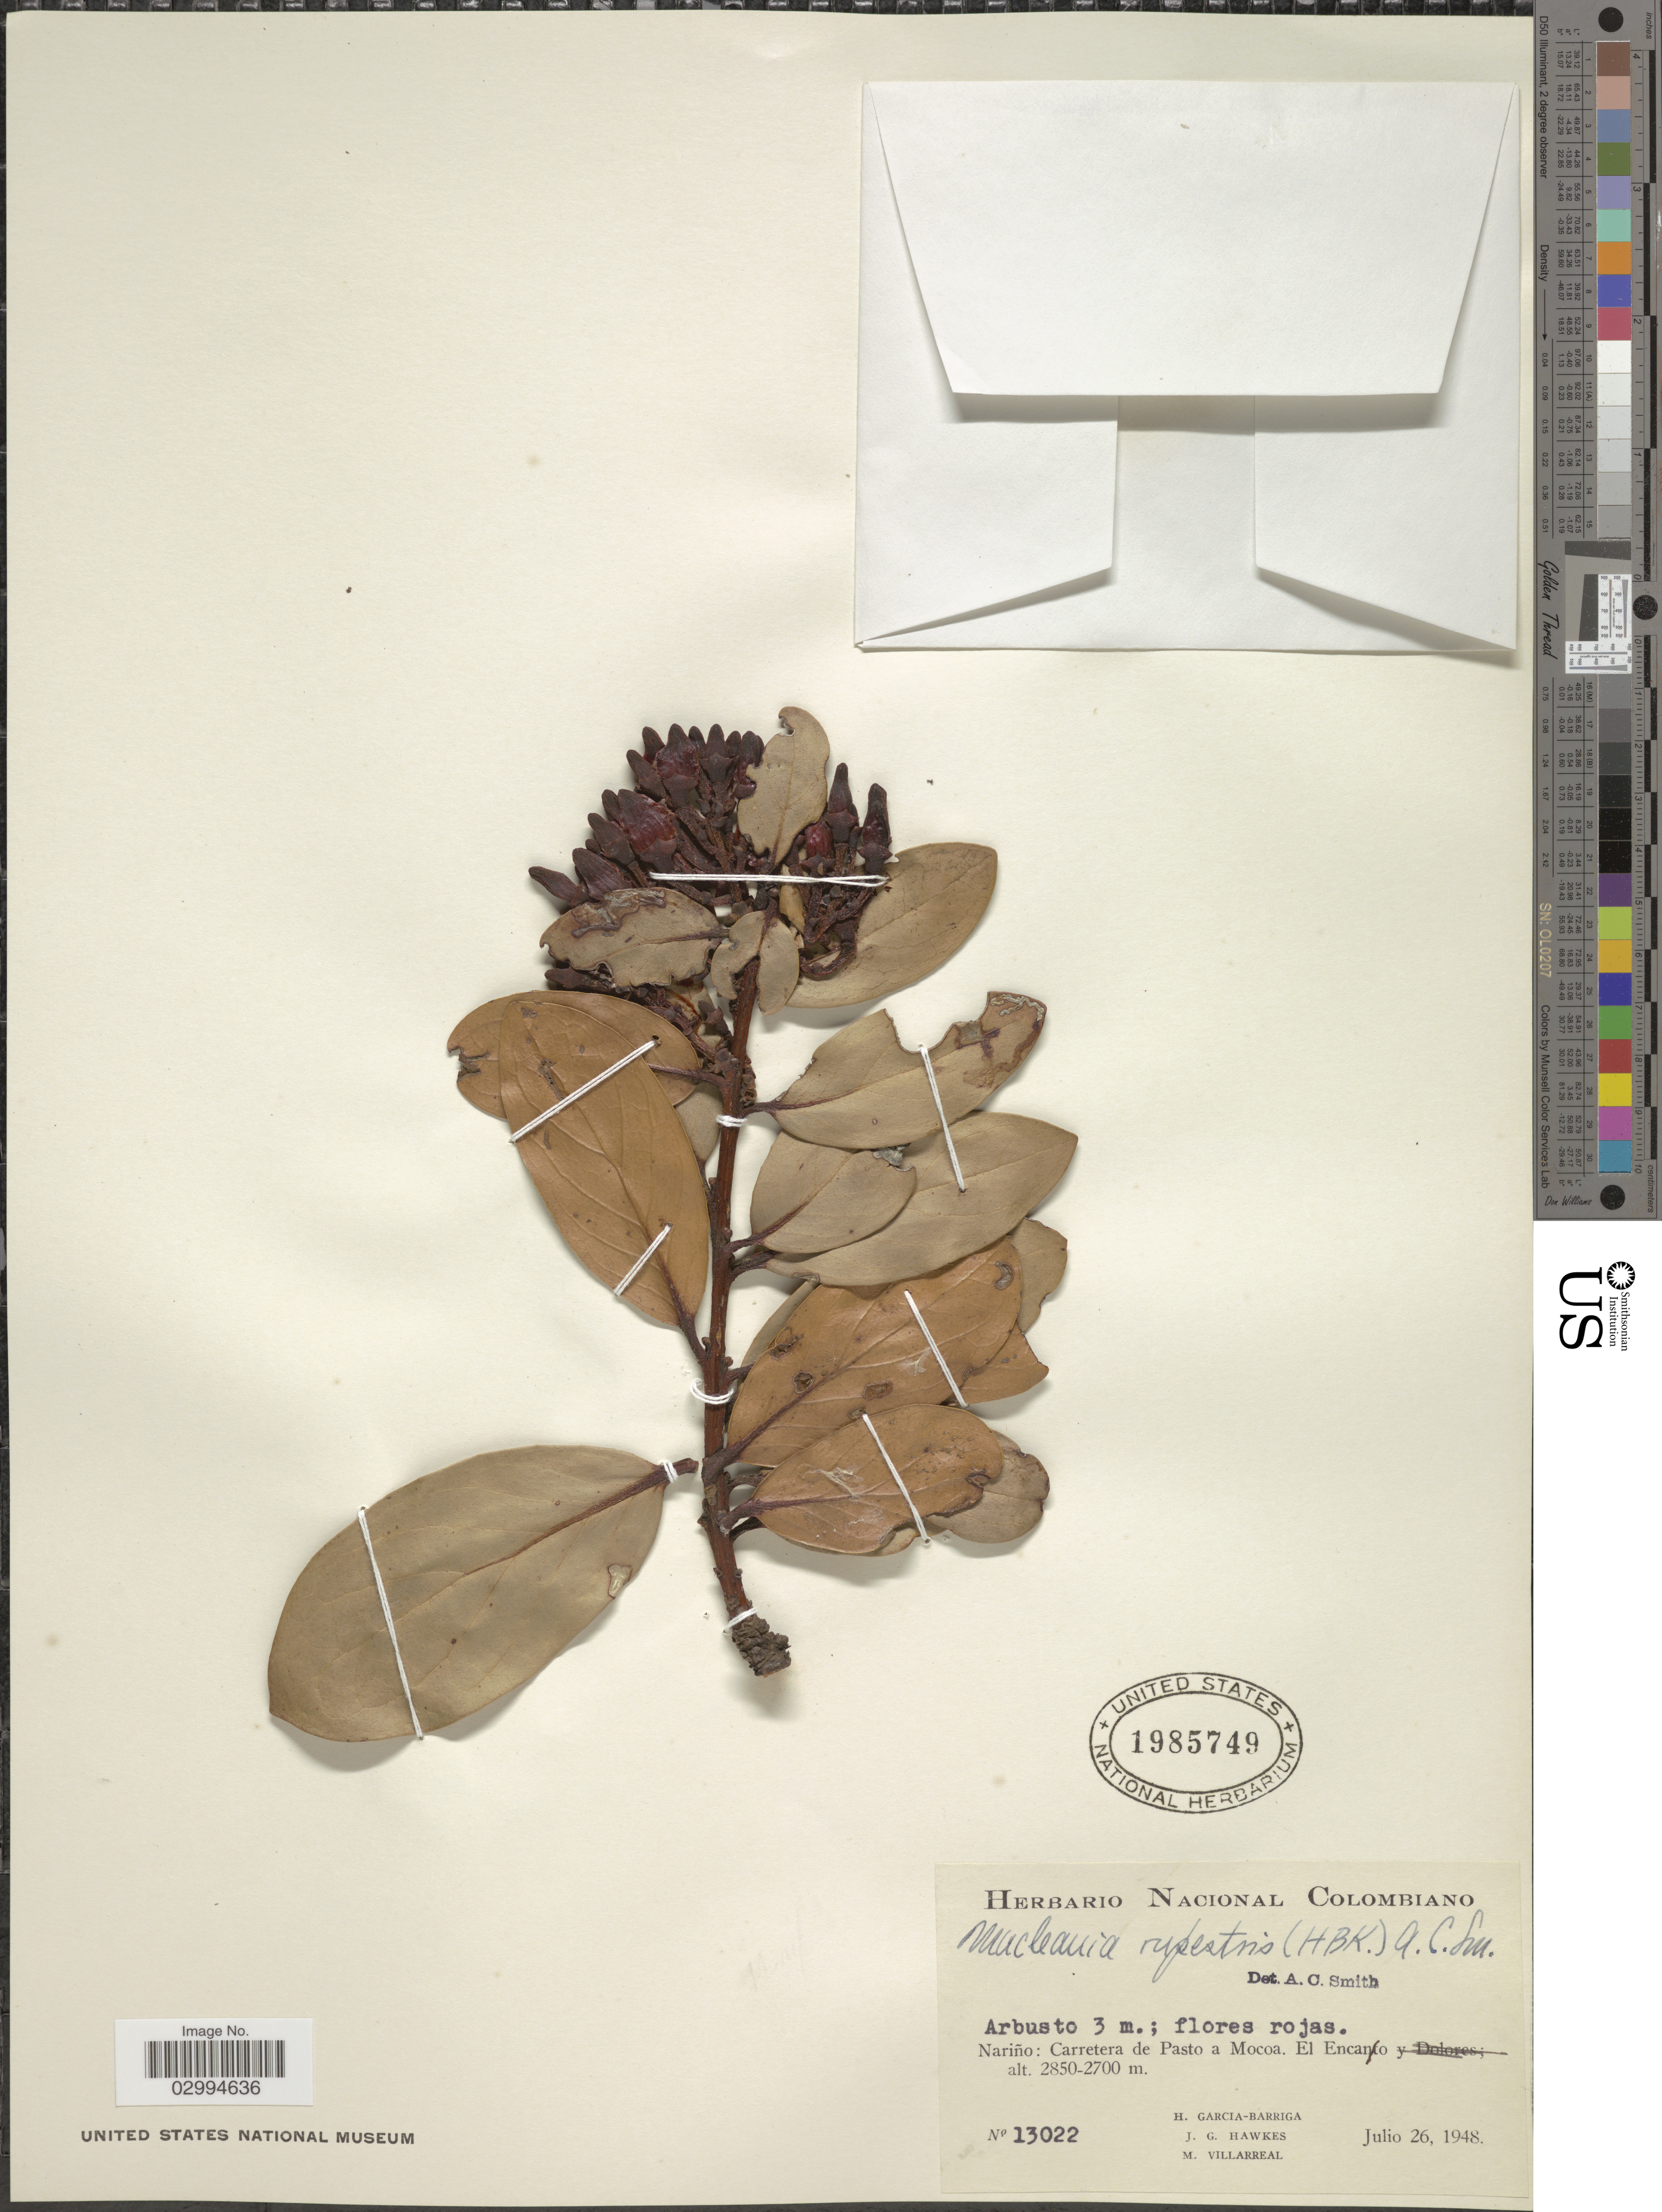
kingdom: Plantae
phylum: Tracheophyta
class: Magnoliopsida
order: Ericales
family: Ericaceae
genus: Macleania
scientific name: Macleania rupestris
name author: (Kunth) A.C. Sm.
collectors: H. García Barriga, J. Hawkes & M. Villarreal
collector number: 13022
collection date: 1948-07-26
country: Colombia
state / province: Nariño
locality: Carretera de Pasto a Mocoa. El Encano.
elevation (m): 2700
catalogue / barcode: US 1985749